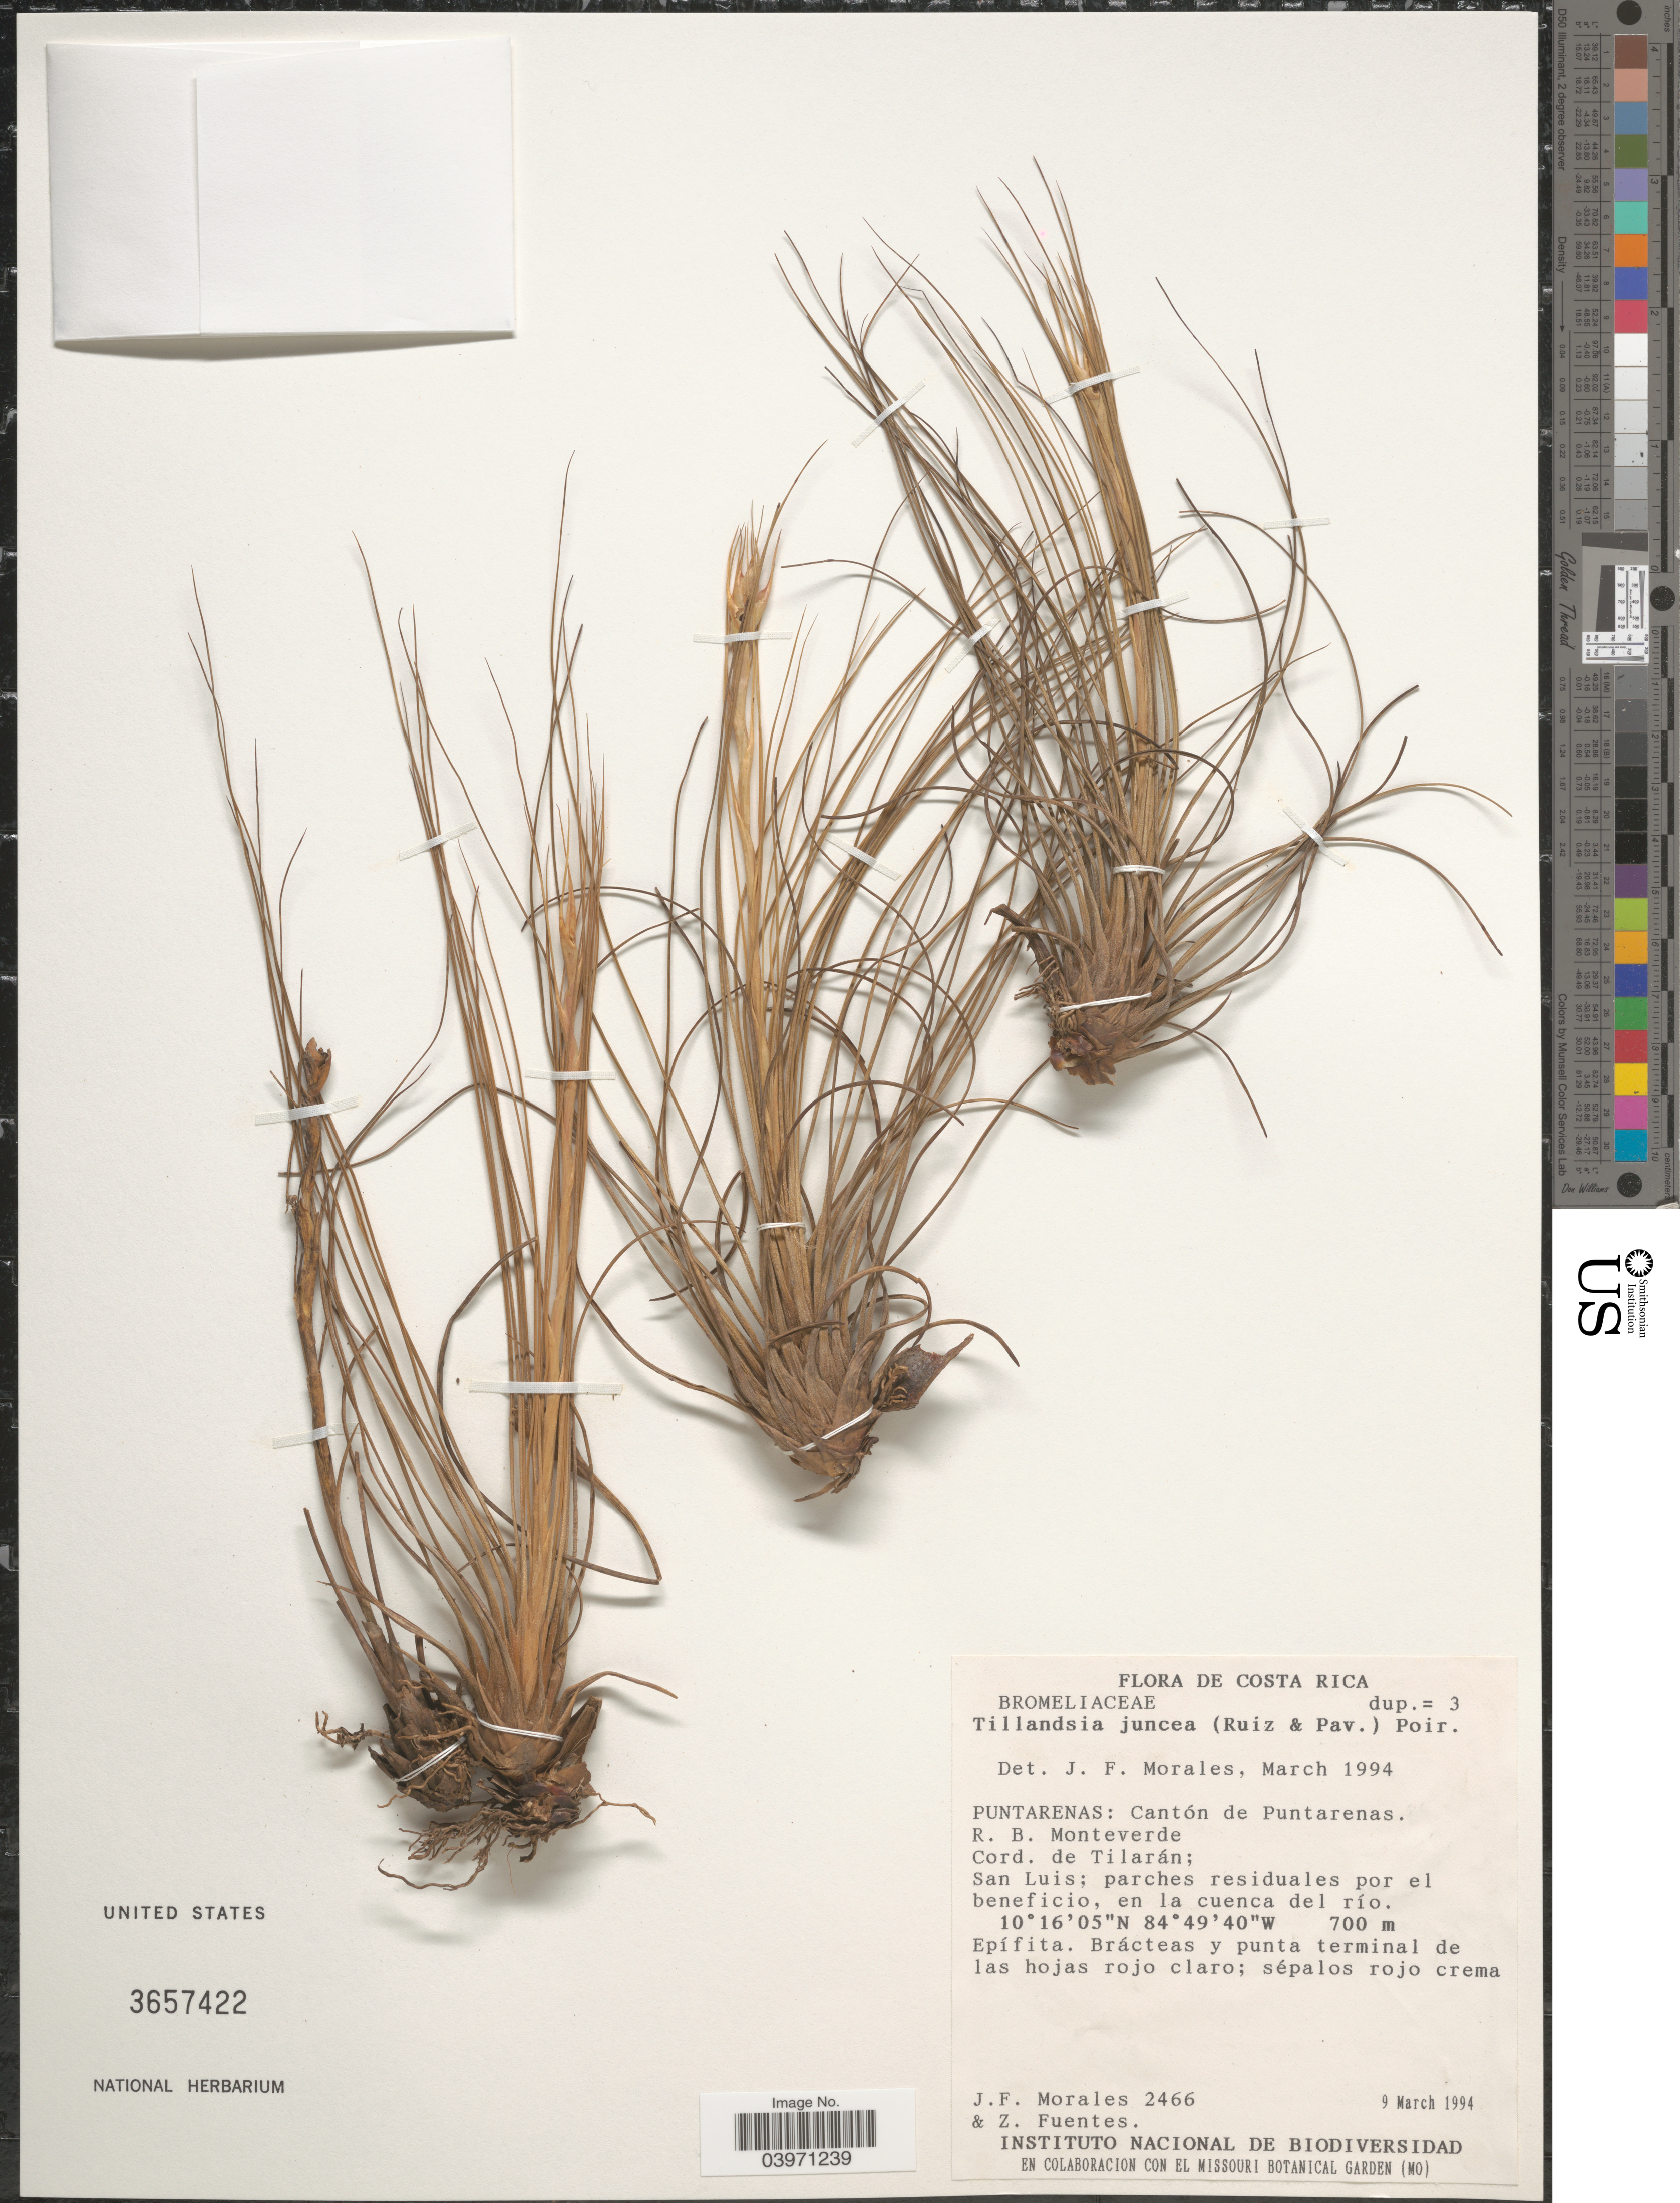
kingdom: Plantae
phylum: Tracheophyta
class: Liliopsida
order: Poales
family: Bromeliaceae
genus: Tillandsia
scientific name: Tillandsia juncea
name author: (Ruiz & Pav.) Poir.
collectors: J. Morales & Z. Fuentes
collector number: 2466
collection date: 1994-03-09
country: Costa Rica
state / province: Puntarenas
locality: Cantón de Puntarenas. R. B. Monteverde. Cord. de Tilarán; San Luis.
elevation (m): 700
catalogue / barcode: US 3657422